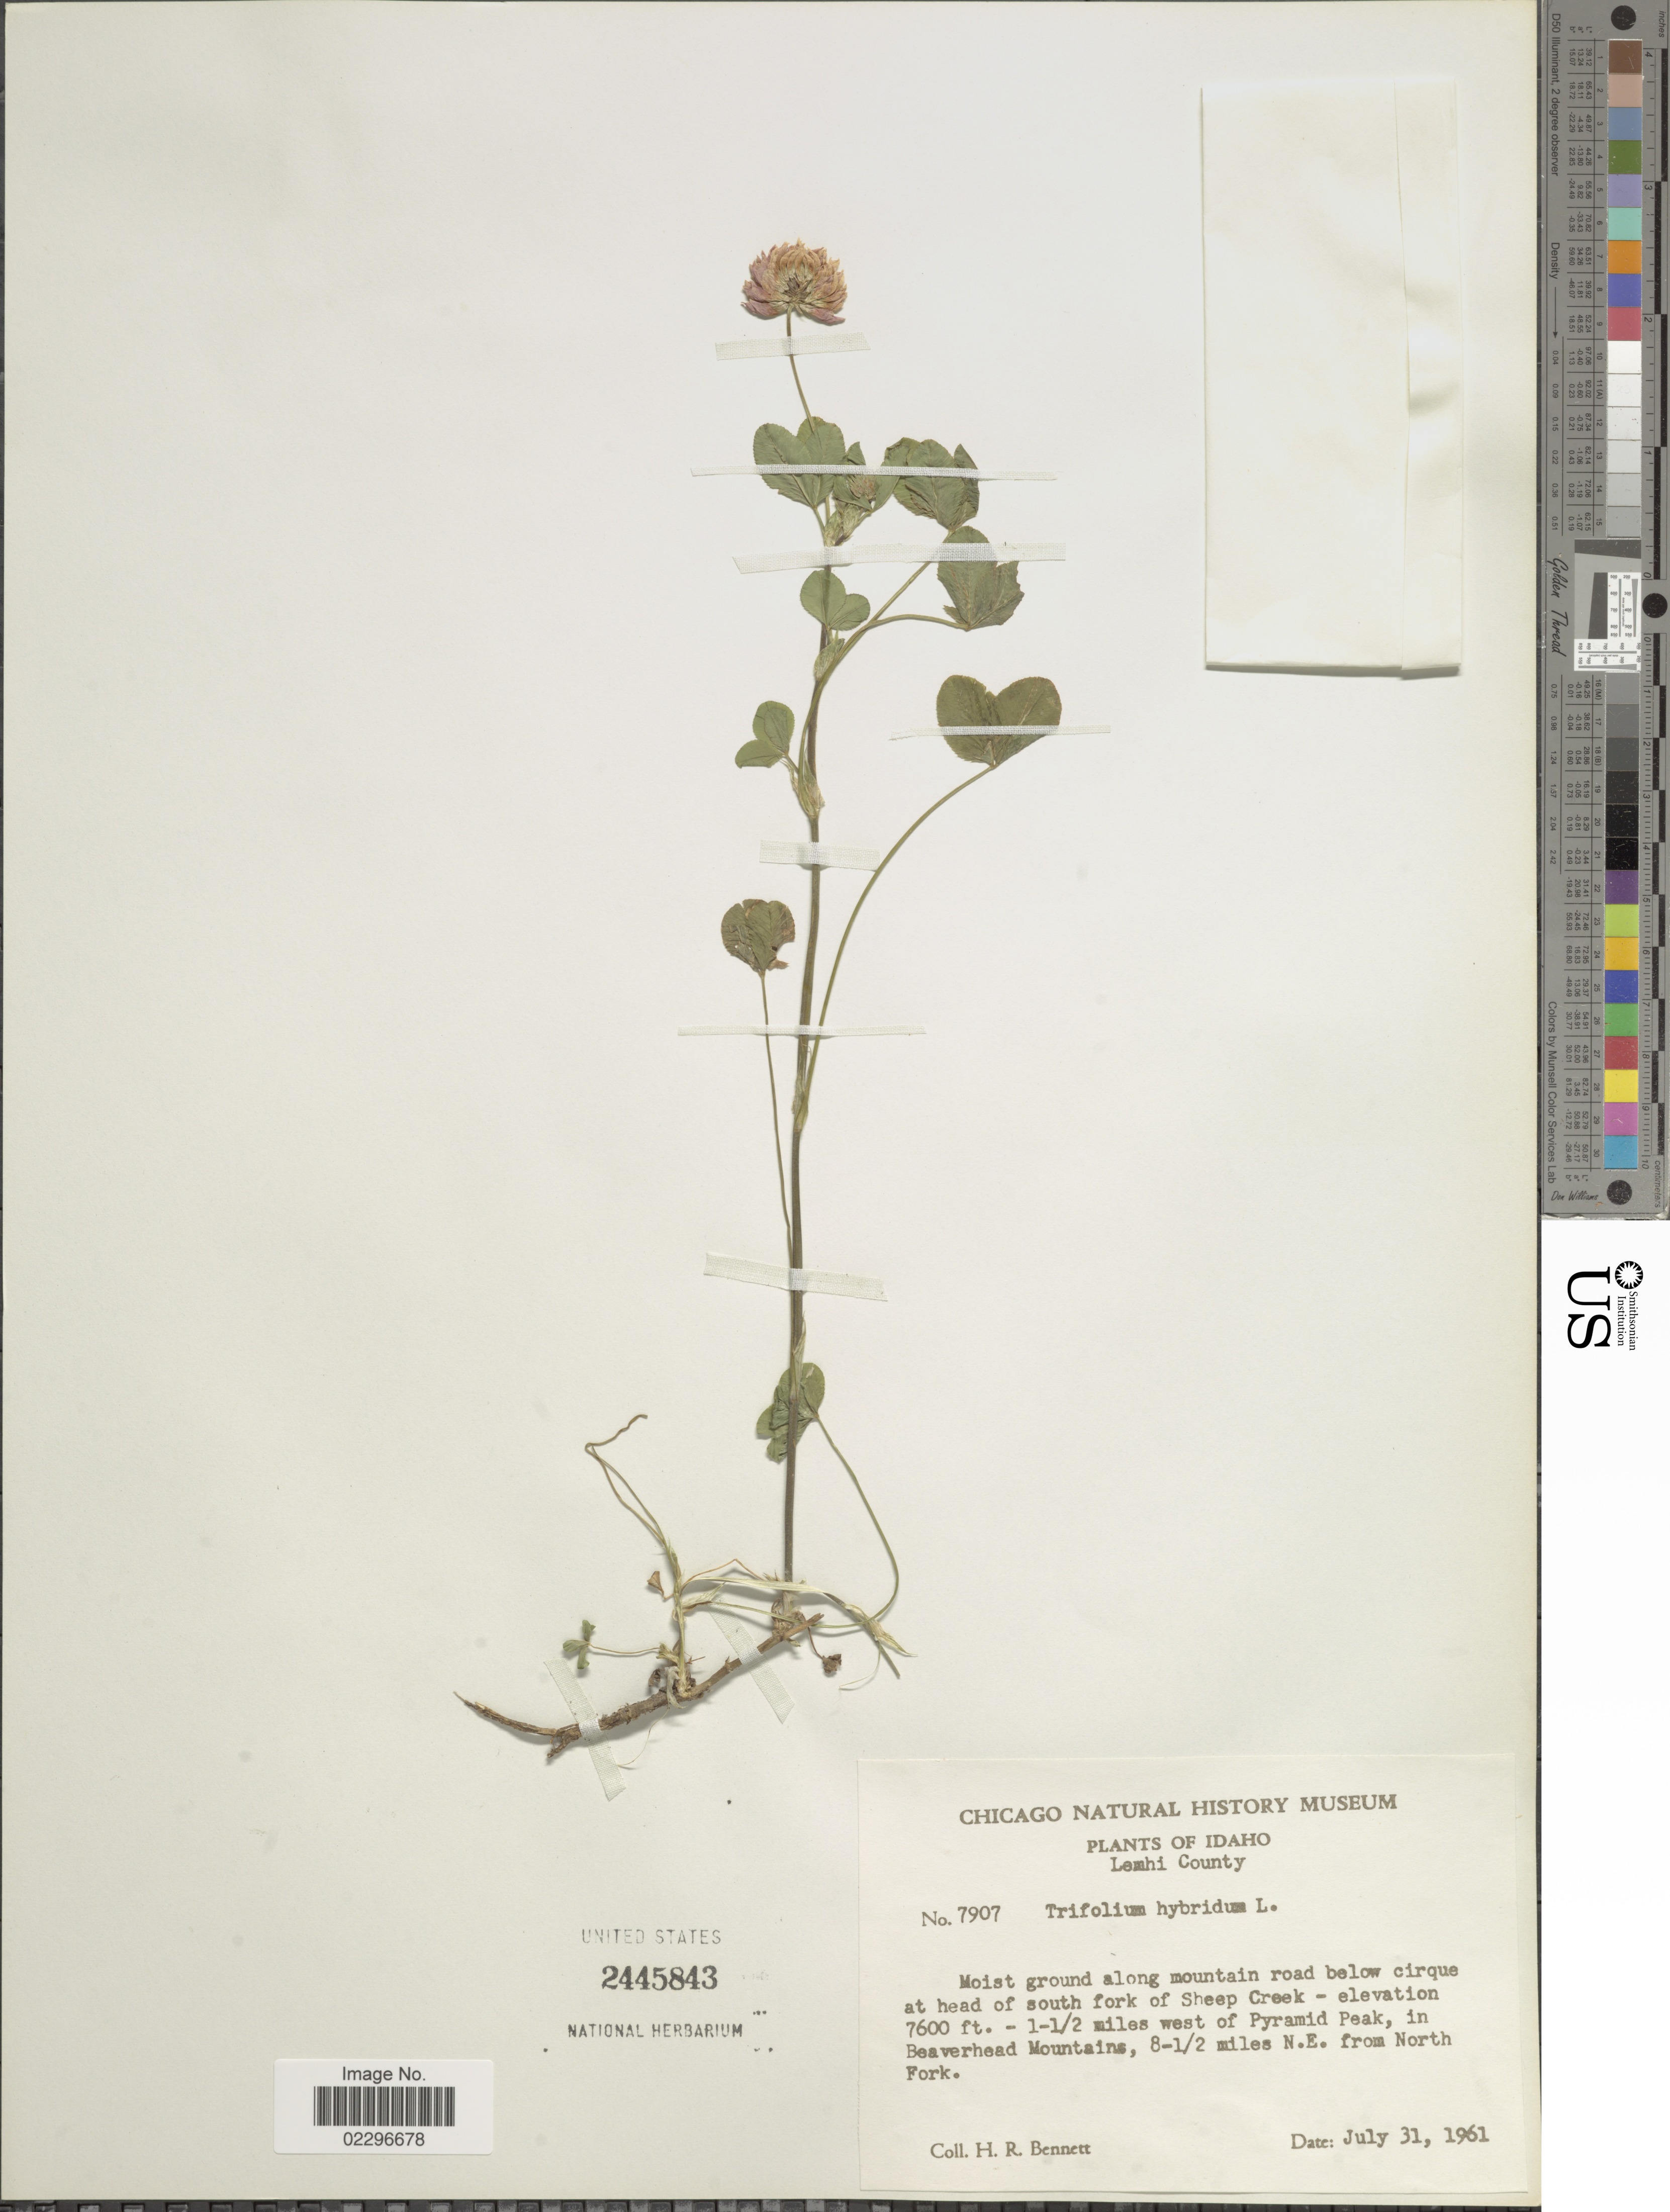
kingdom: Plantae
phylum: Tracheophyta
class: Magnoliopsida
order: Fabales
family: Fabaceae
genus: Trifolium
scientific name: Trifolium hybridum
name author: L.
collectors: H. R. Bennett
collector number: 7907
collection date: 1961-07-31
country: United States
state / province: Idaho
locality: Lehmi County. 1-1/2 miles west of Pyramid peak, in Beaverhead Mountains, 8-1/2 miles N.E. from North Fork.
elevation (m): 2316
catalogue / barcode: US 2445843